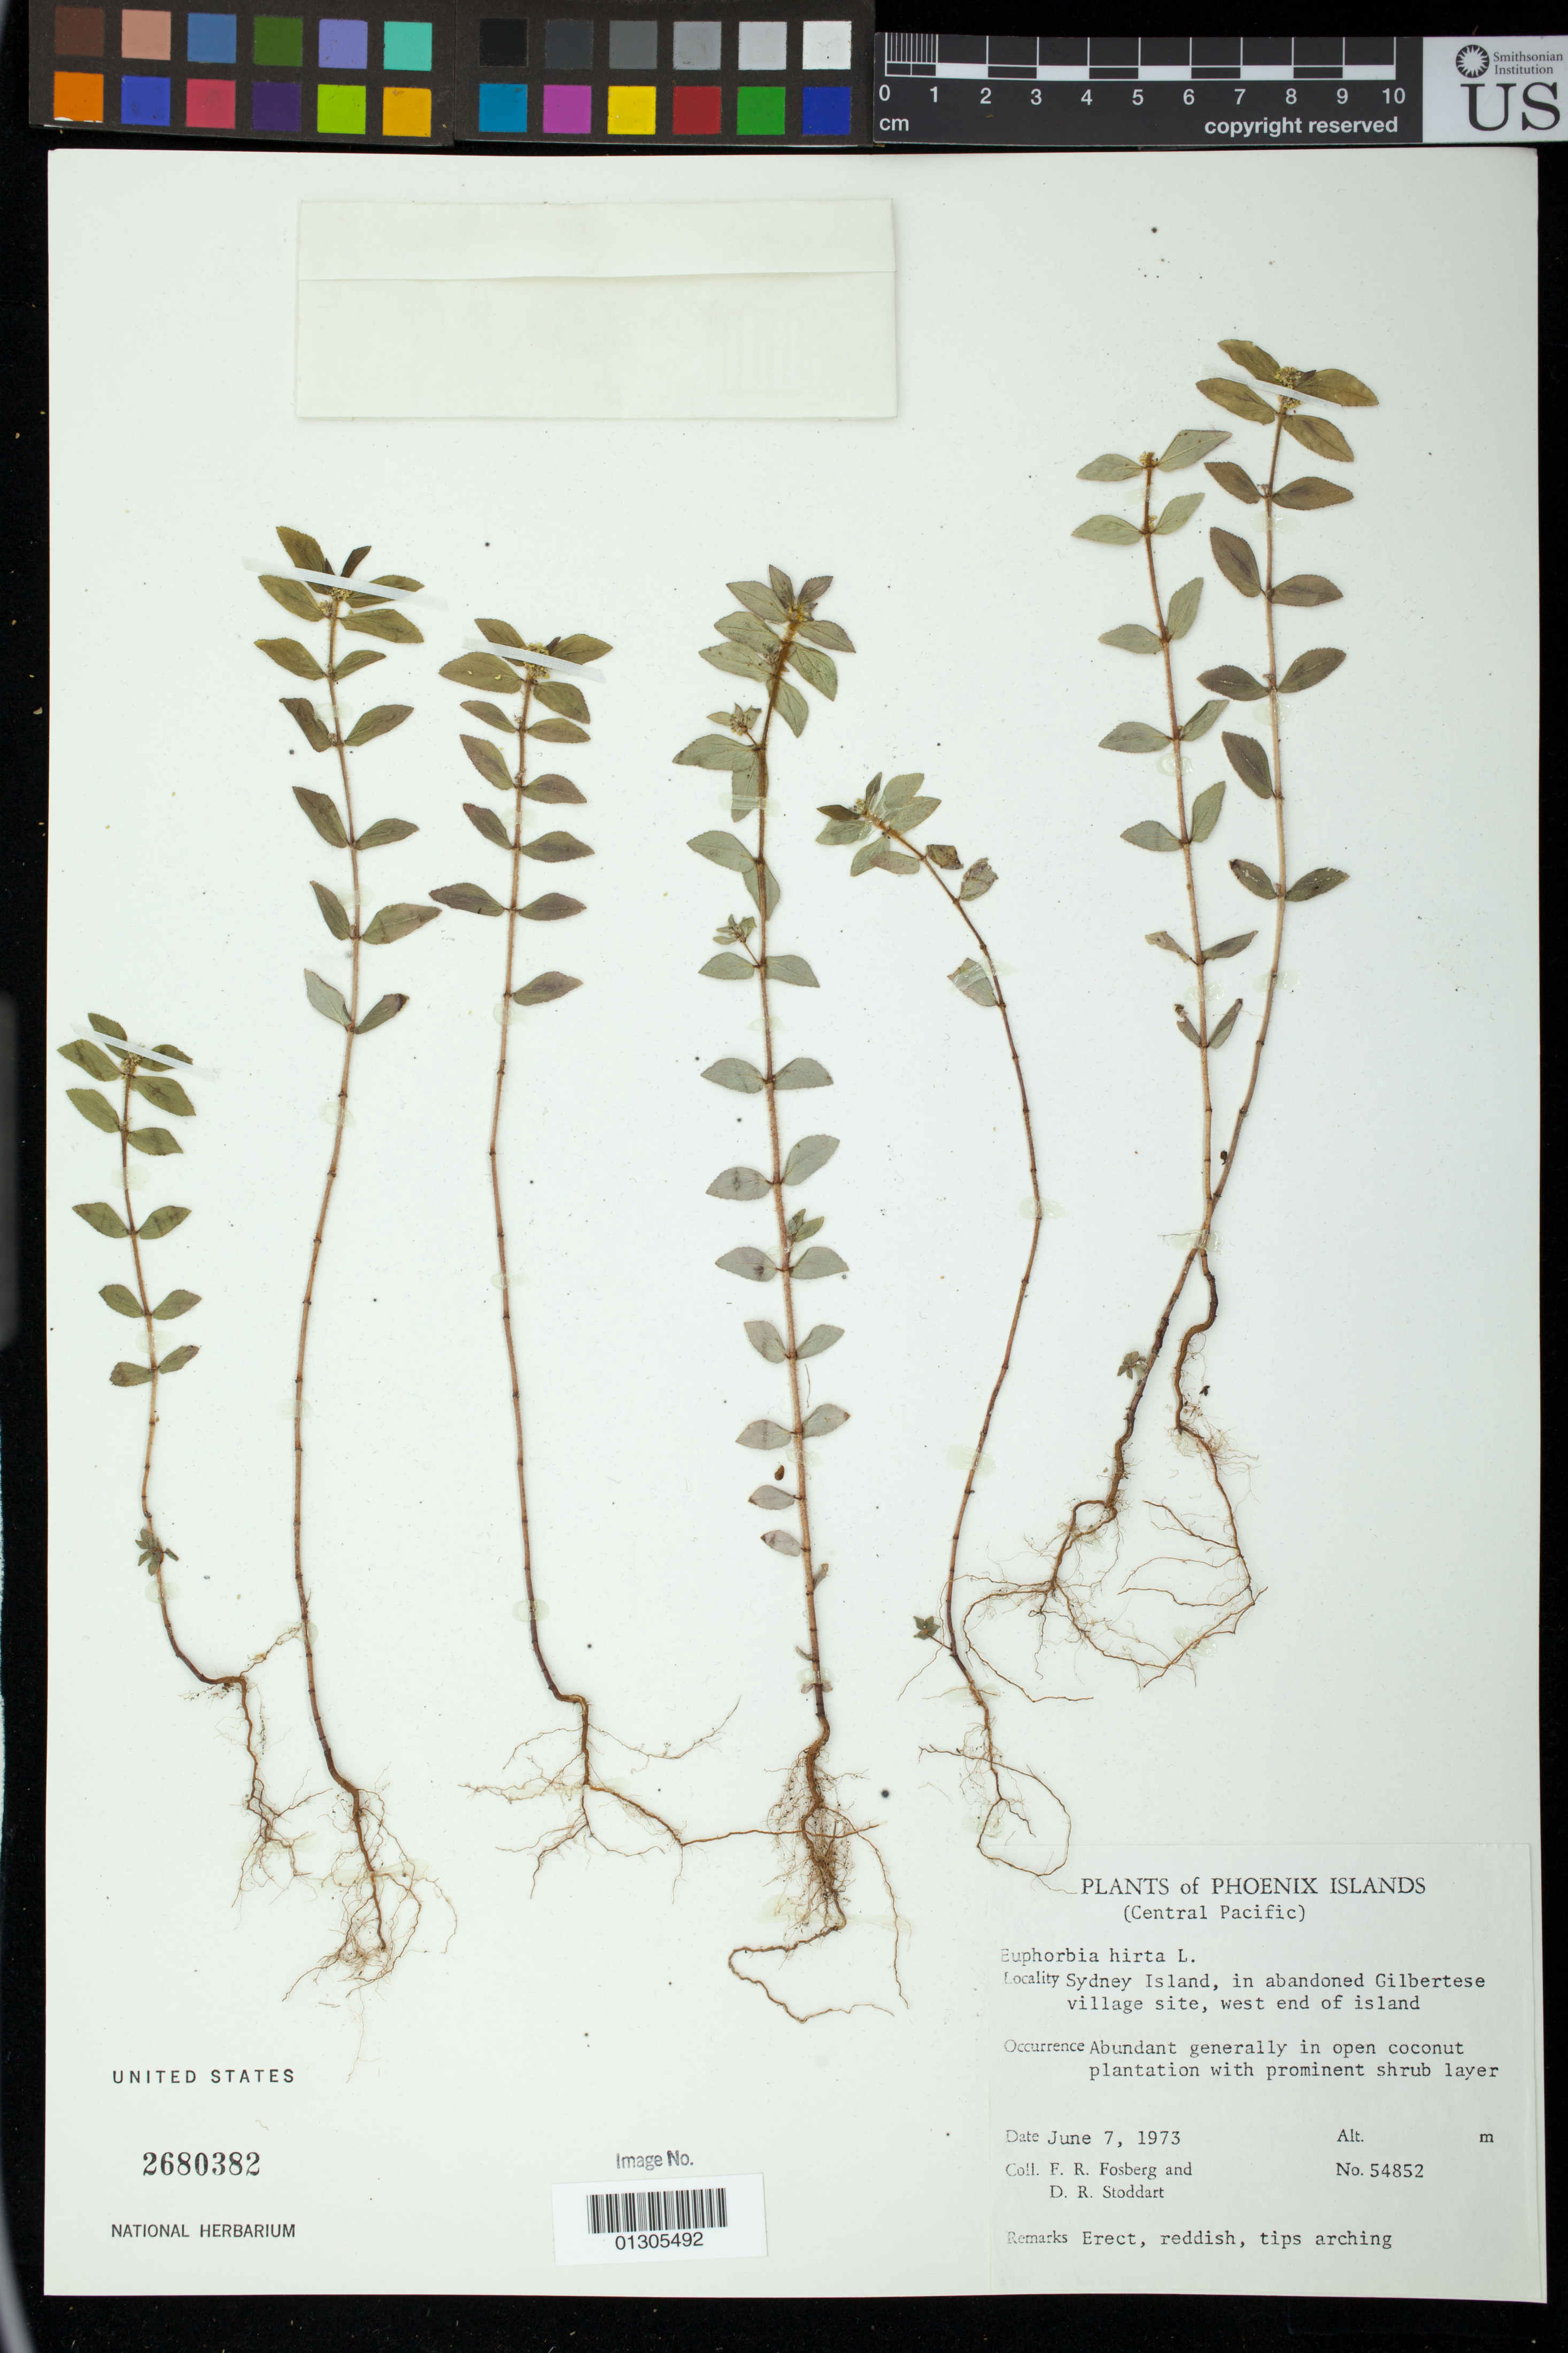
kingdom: Plantae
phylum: Tracheophyta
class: Magnoliopsida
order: Malpighiales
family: Euphorbiaceae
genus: Euphorbia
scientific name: Euphorbia hirta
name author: L.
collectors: F. R. Fosberg & D. R. Stoddart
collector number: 54852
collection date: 1973-06-07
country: Kiribati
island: Manra [Sydney] Island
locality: Sydney Island, in abandoned Gilbertese village site, west end of island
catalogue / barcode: US 2680382